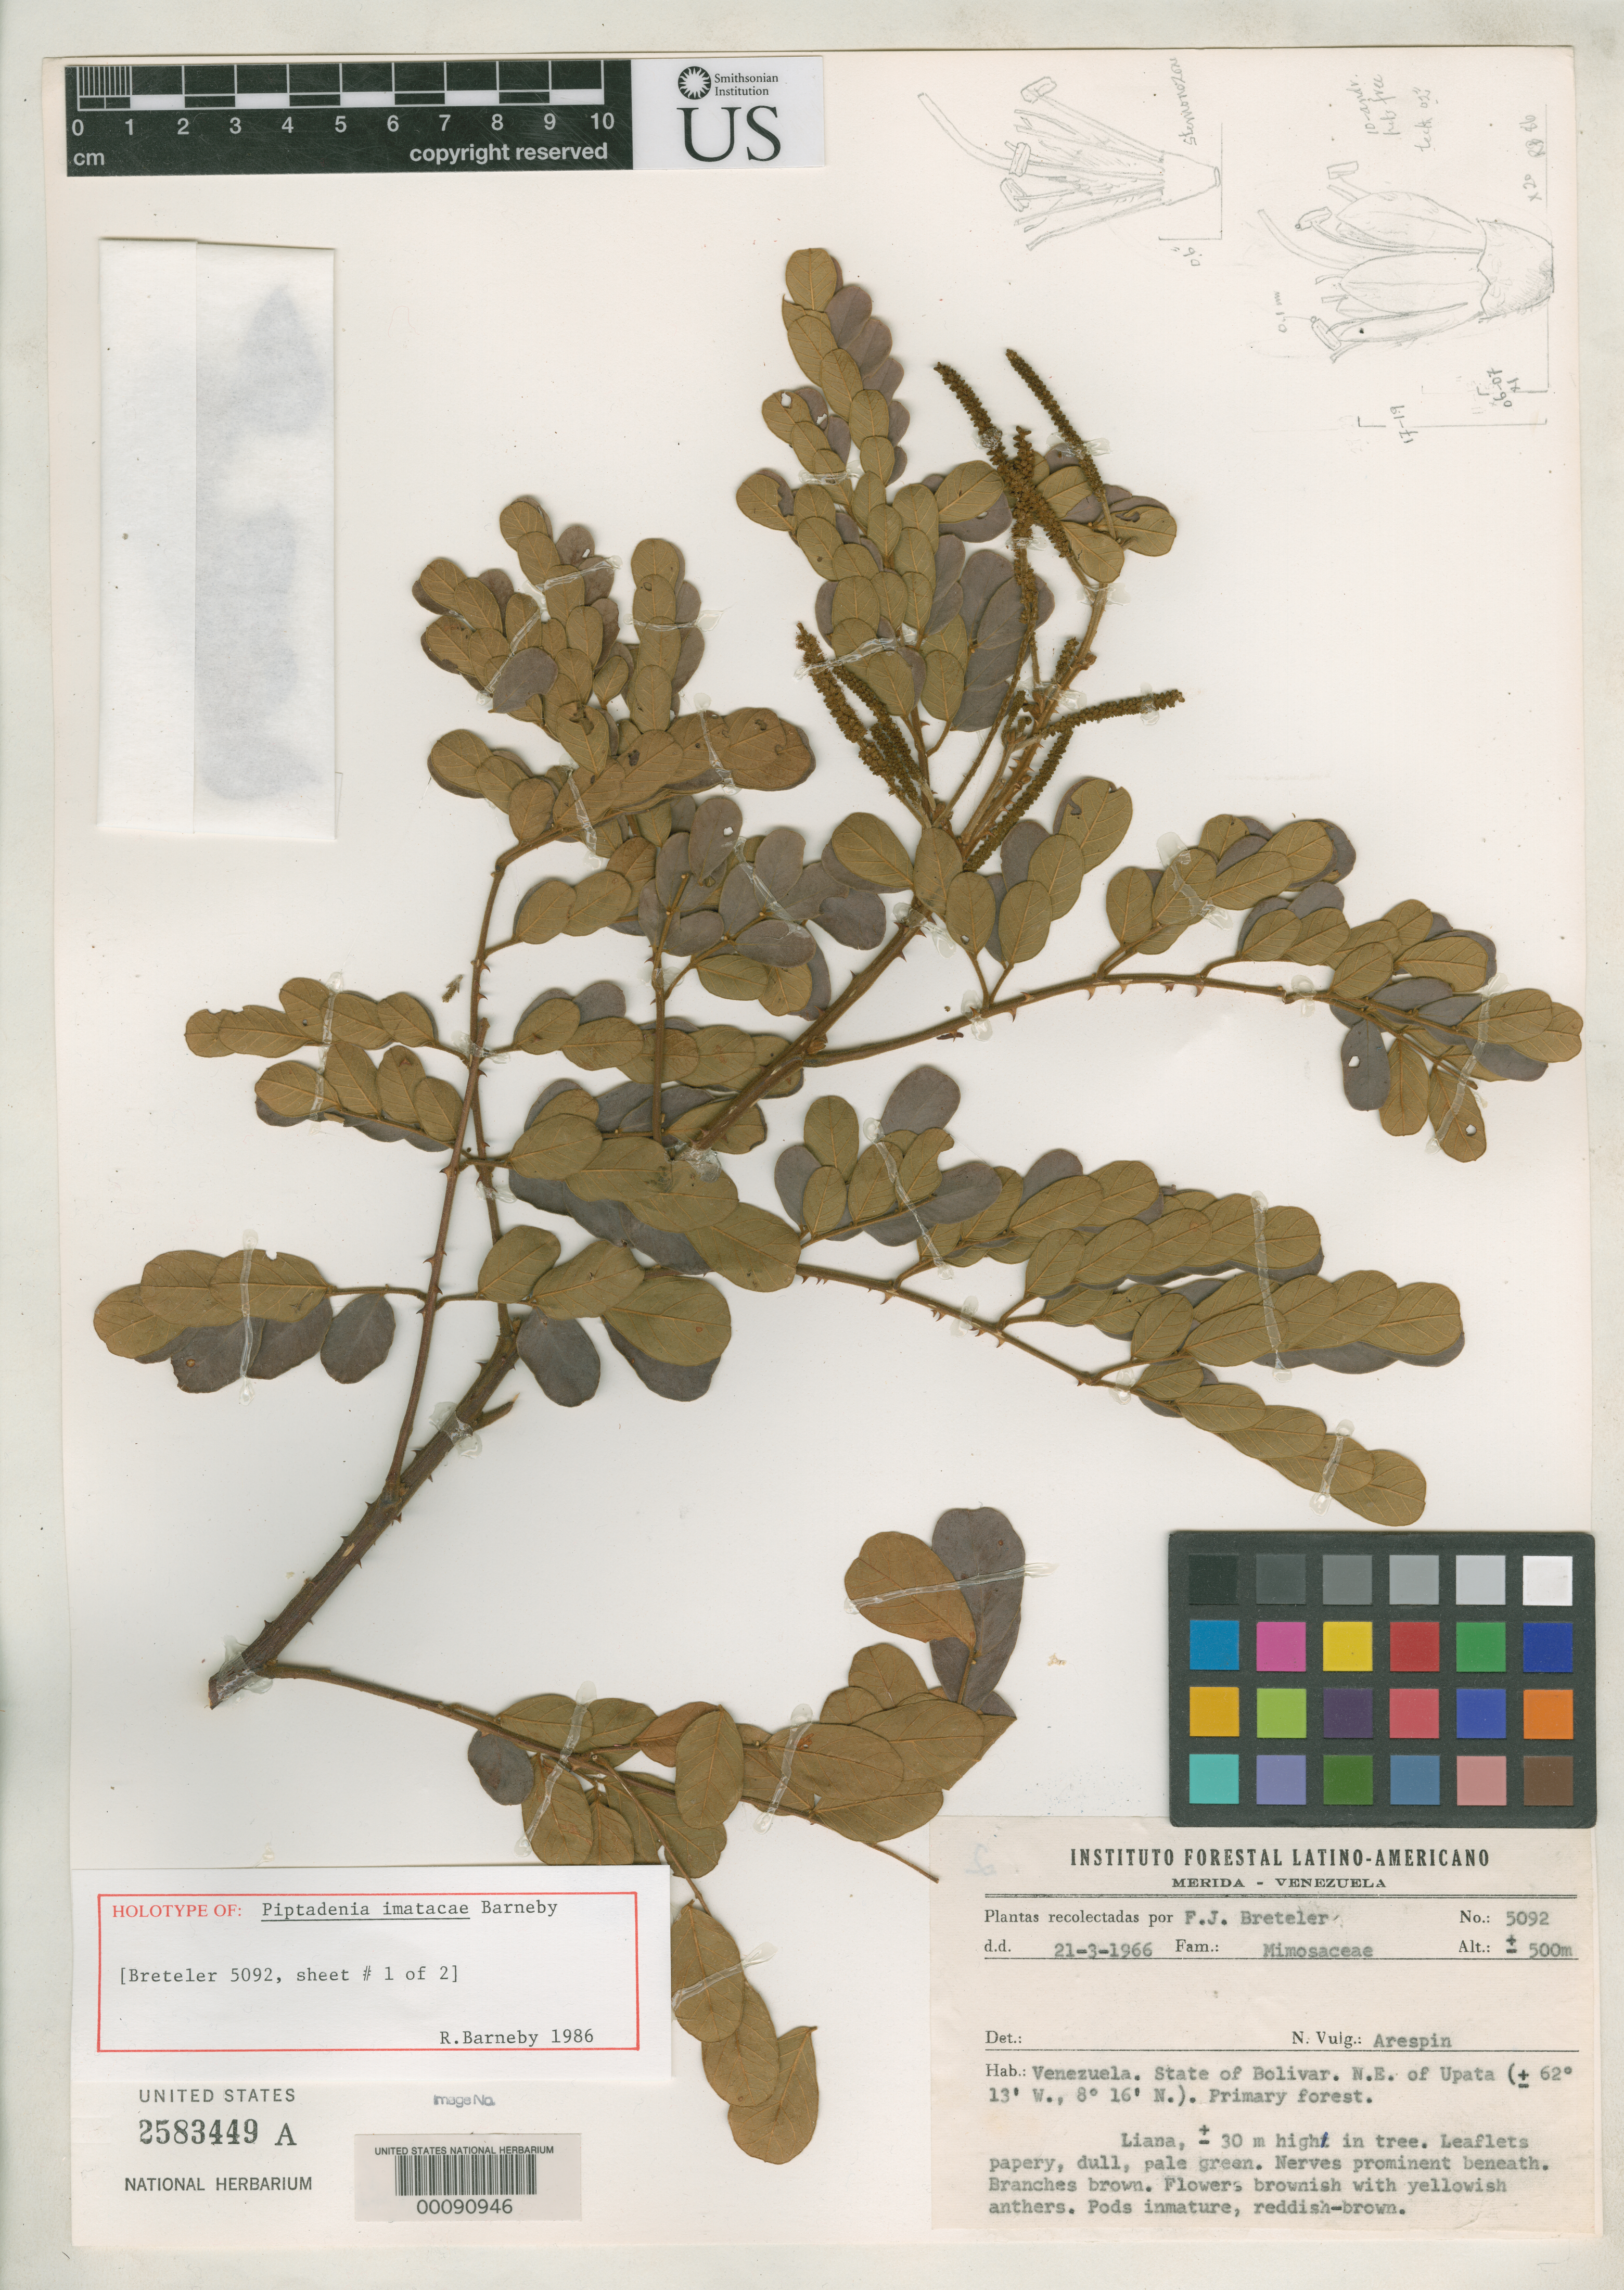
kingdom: Plantae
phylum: Tracheophyta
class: Magnoliopsida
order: Fabales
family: Fabaceae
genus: Piptadenia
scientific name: Piptadenia imatacae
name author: Barneby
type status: Holotype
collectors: F. J. Breteler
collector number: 5092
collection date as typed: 21 Mar 1966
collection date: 1966-03-21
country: Venezuela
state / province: Bolivar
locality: NE of Upata.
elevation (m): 500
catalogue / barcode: US 2583449A